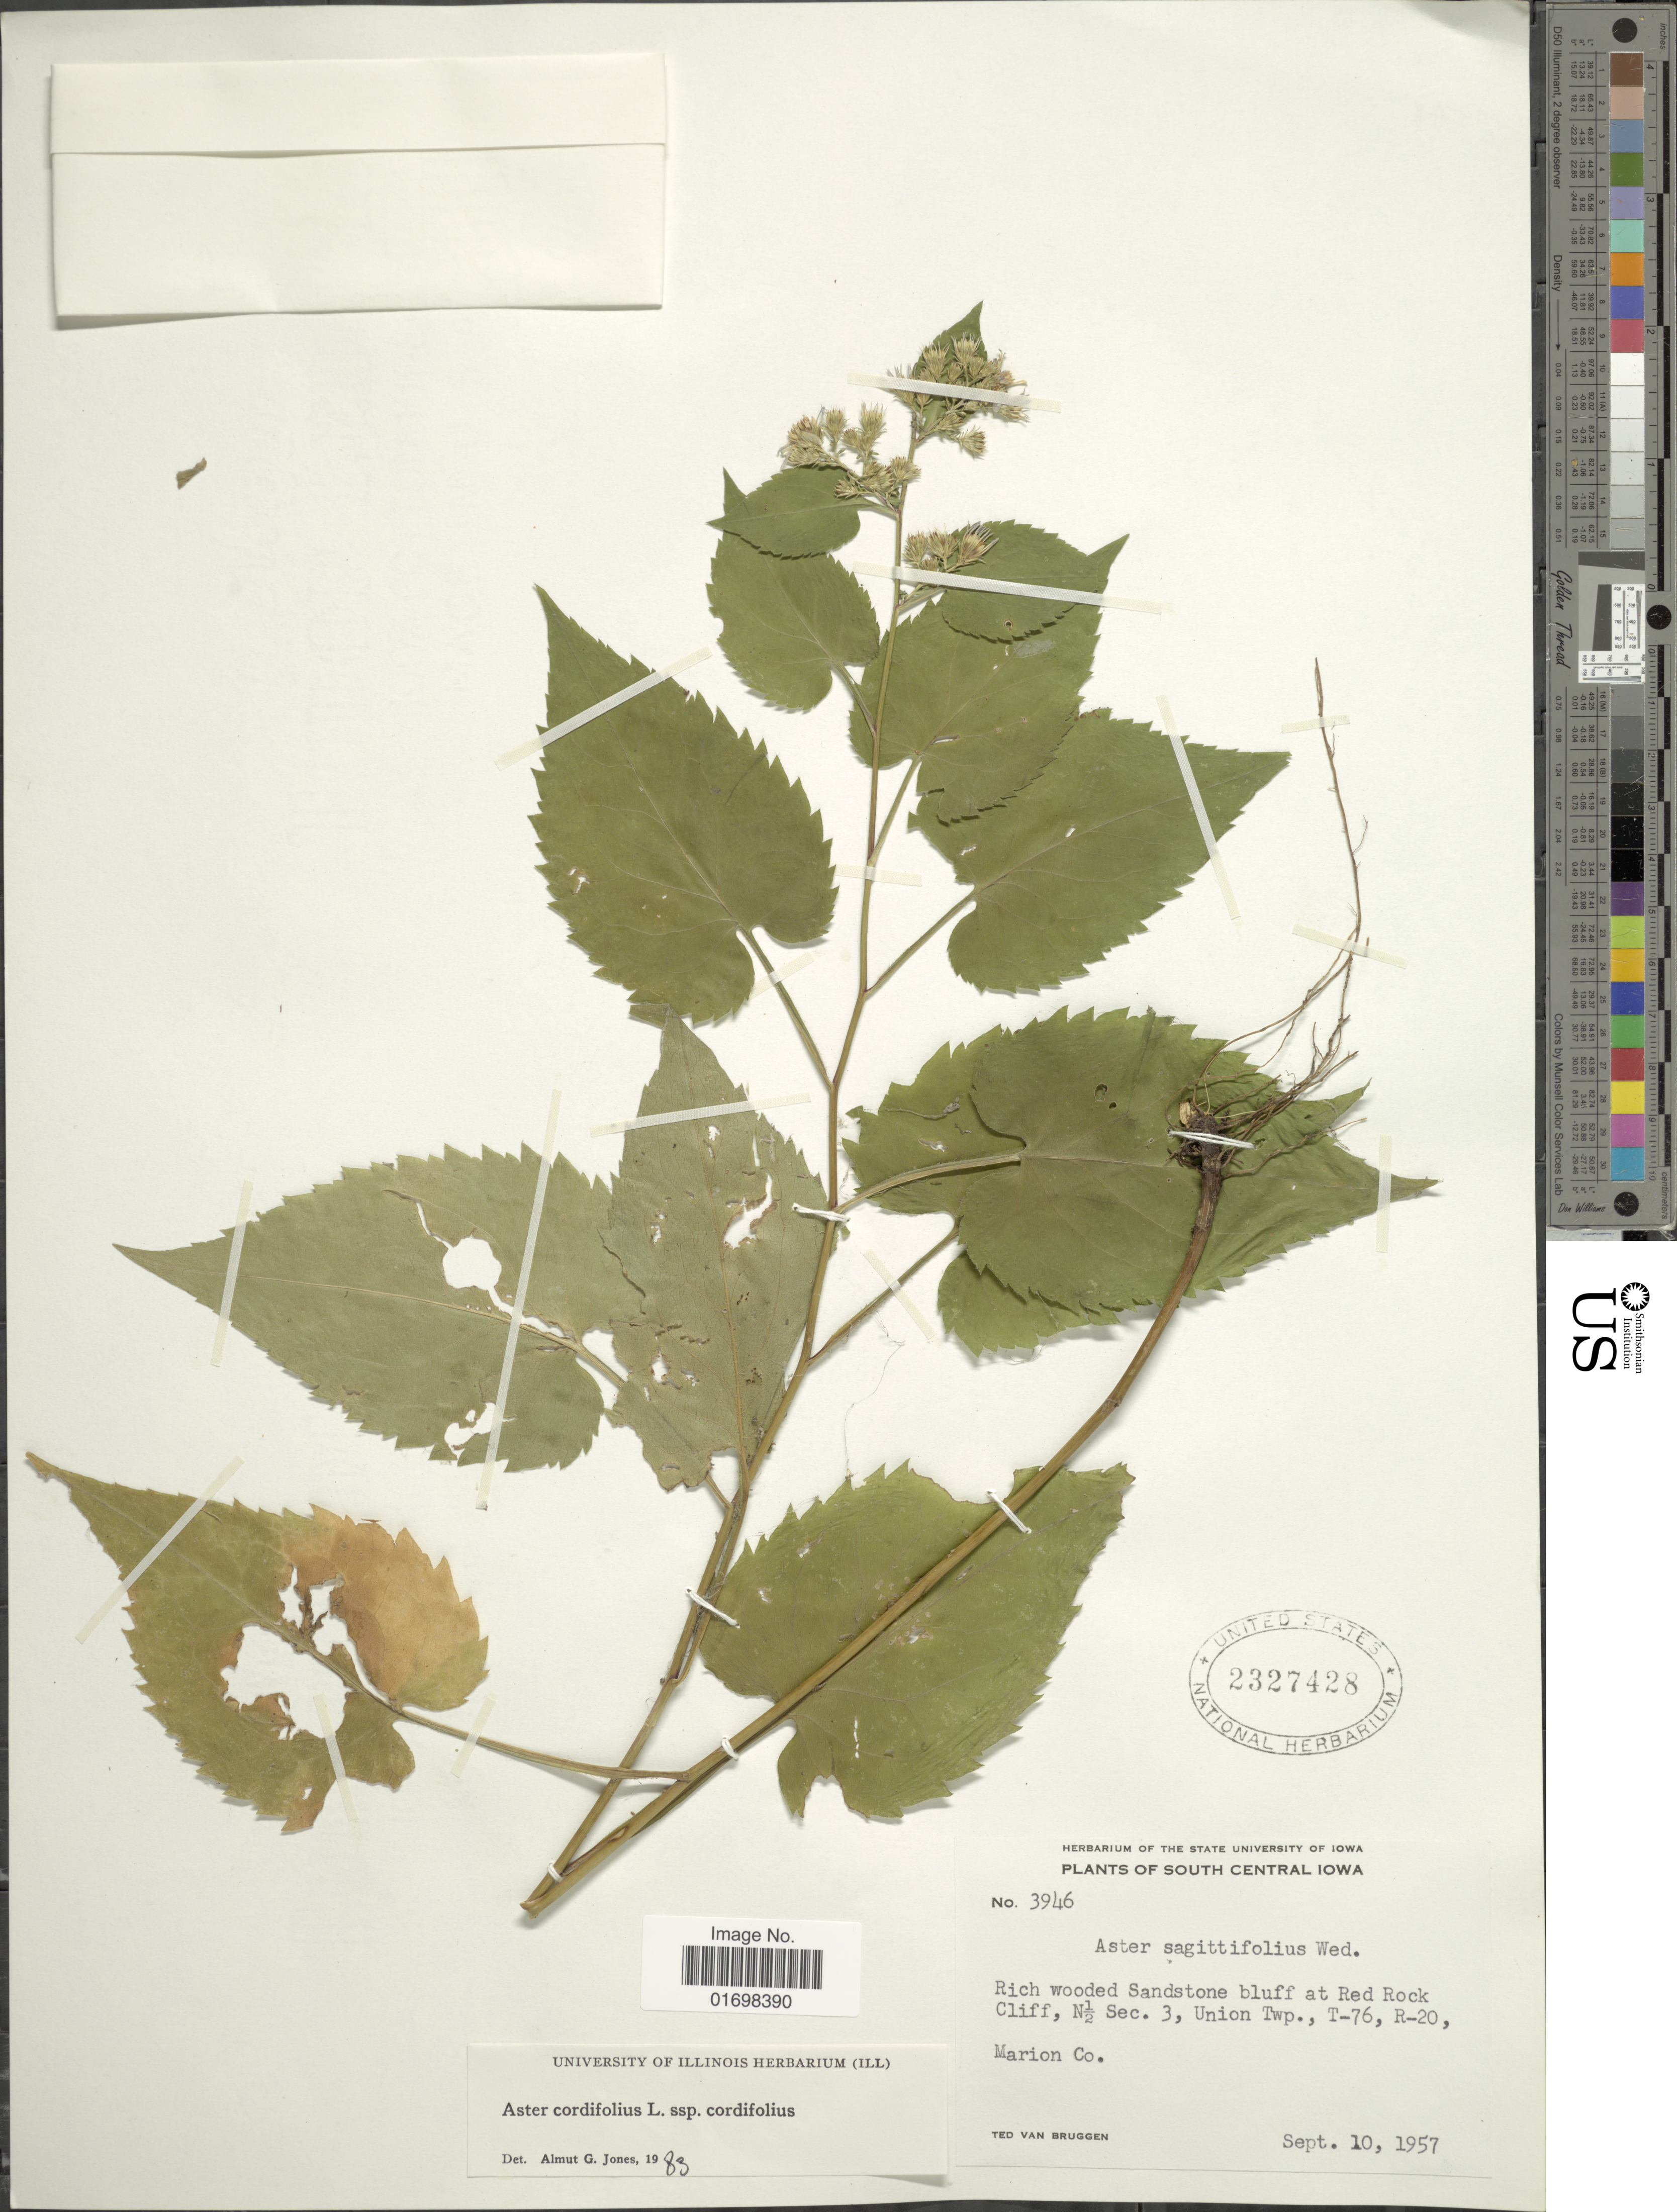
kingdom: Plantae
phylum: Tracheophyta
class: Magnoliopsida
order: Asterales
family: Asteraceae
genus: Symphyotrichum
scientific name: Symphyotrichum cordifolium var. cordifolium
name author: (L.) G.L. Nesom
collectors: T. van Bruggen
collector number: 3946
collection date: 1957-09-10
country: United States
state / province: Iowa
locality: South Central Iowa. Red Rock Cliff, N½ Sec. 3, Union Twp., T-76, R-20 Marion Co.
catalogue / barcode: US 2327428